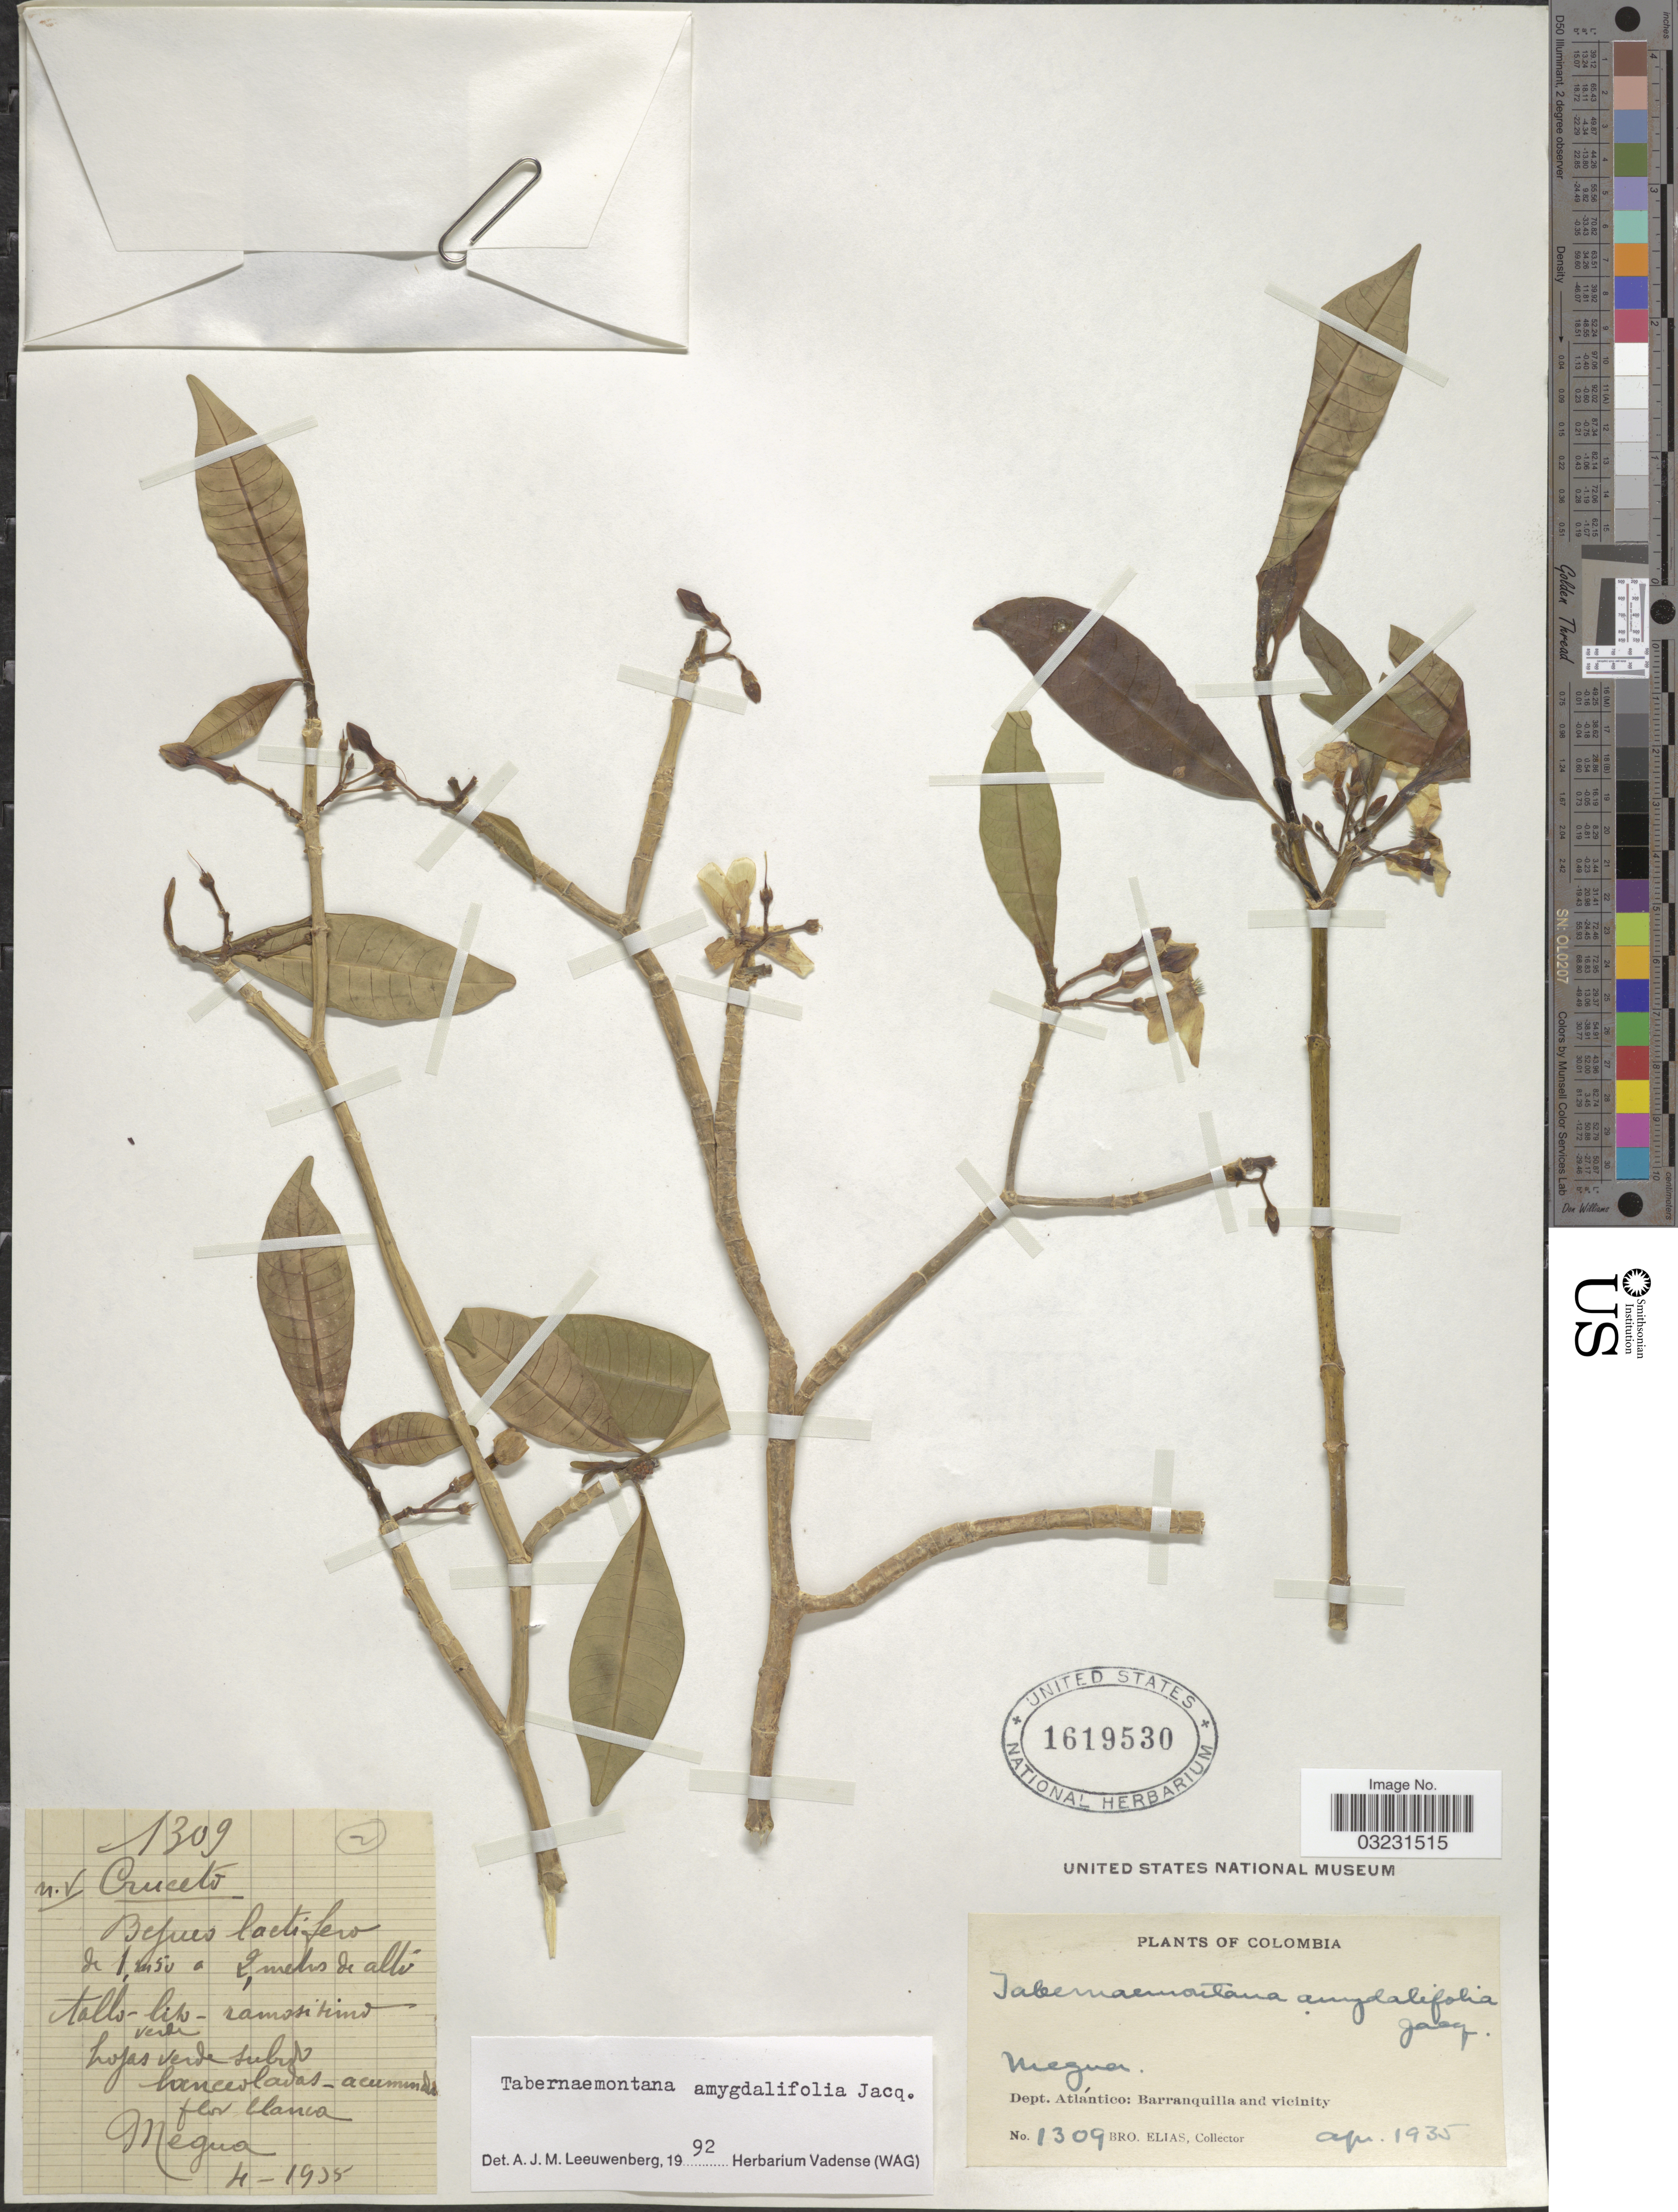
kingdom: Plantae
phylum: Tracheophyta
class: Magnoliopsida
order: Gentianales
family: Apocynaceae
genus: Tabernaemontana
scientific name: Tabernaemontana amygdalifolia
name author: Jacq.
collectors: Bro. Elias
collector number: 1309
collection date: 1935-04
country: Colombia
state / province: Atlántico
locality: Dept. Atlántico: Barranquilla and Vicinity. Megua.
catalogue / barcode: US 1619530